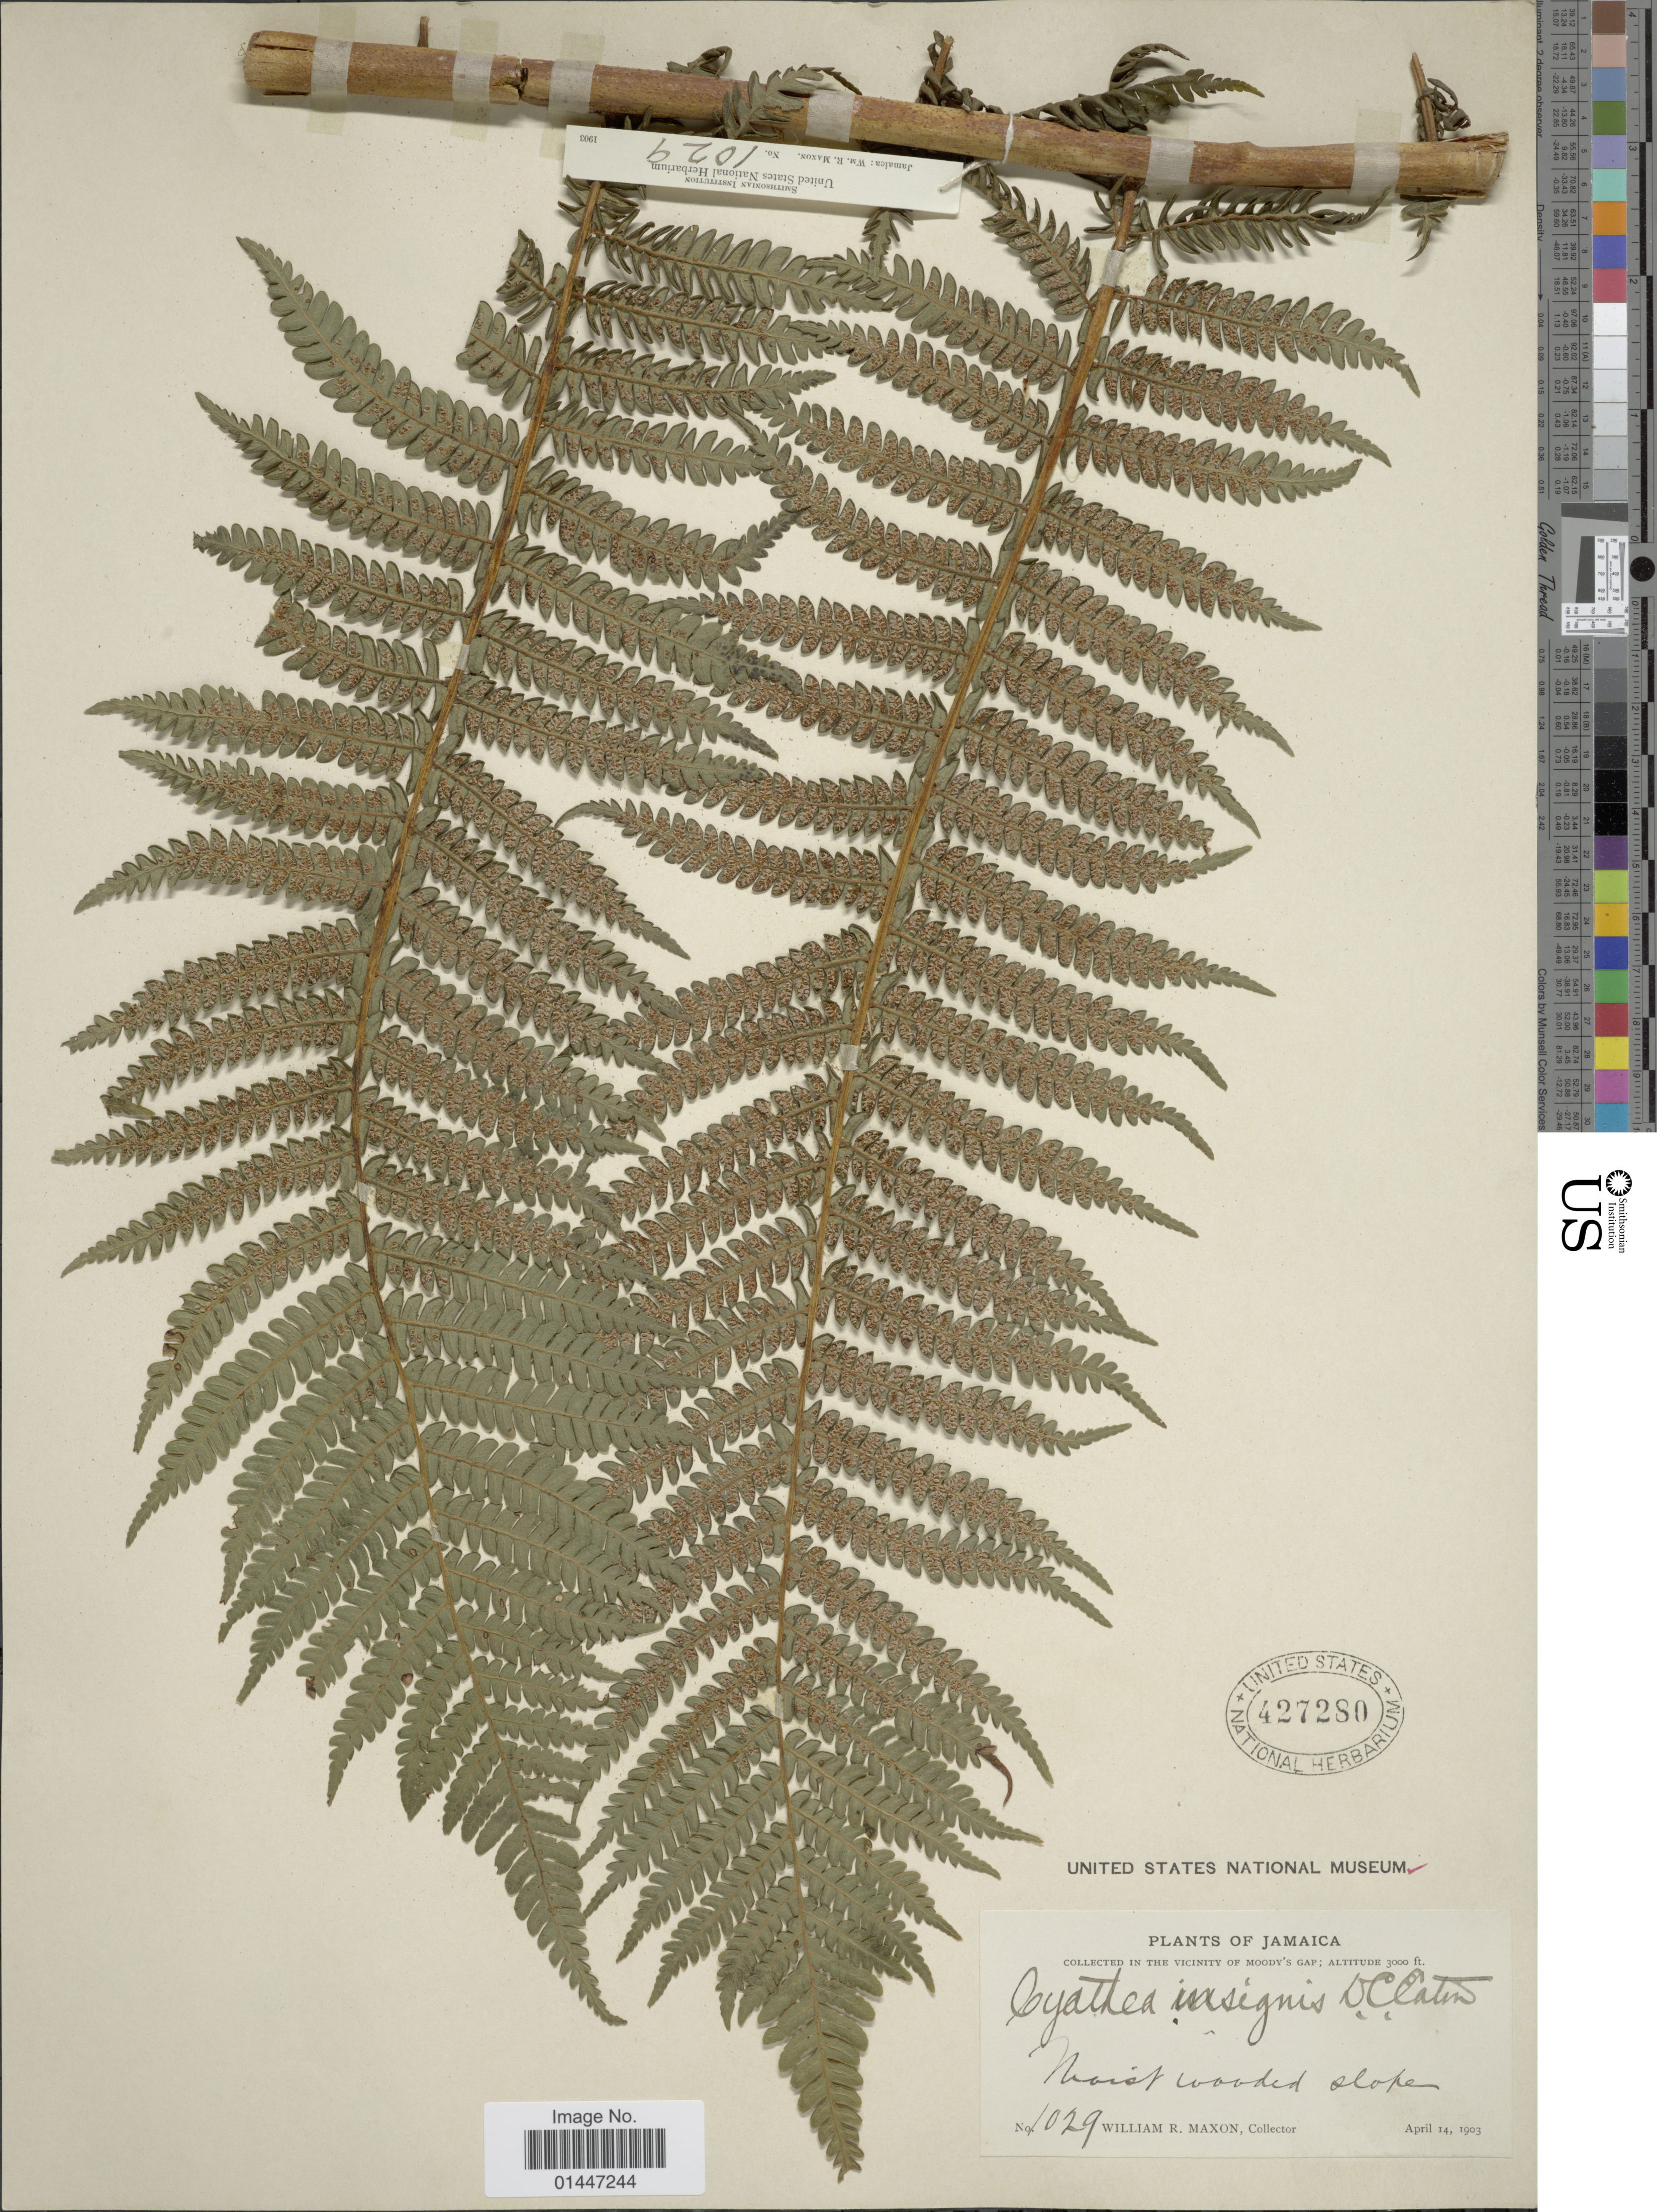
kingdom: Plantae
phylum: Tracheophyta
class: Polypodiopsida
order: Cyatheales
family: Cyatheaceae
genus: Sphaeropteris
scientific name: Sphaeropteris insignis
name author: (Eaton) R.M. Tryon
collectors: W. R. Maxon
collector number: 1029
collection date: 1903-04-14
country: Jamaica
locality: In the Vicinity of Moody's Gap, moist wooded slopes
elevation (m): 914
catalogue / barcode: US 427280